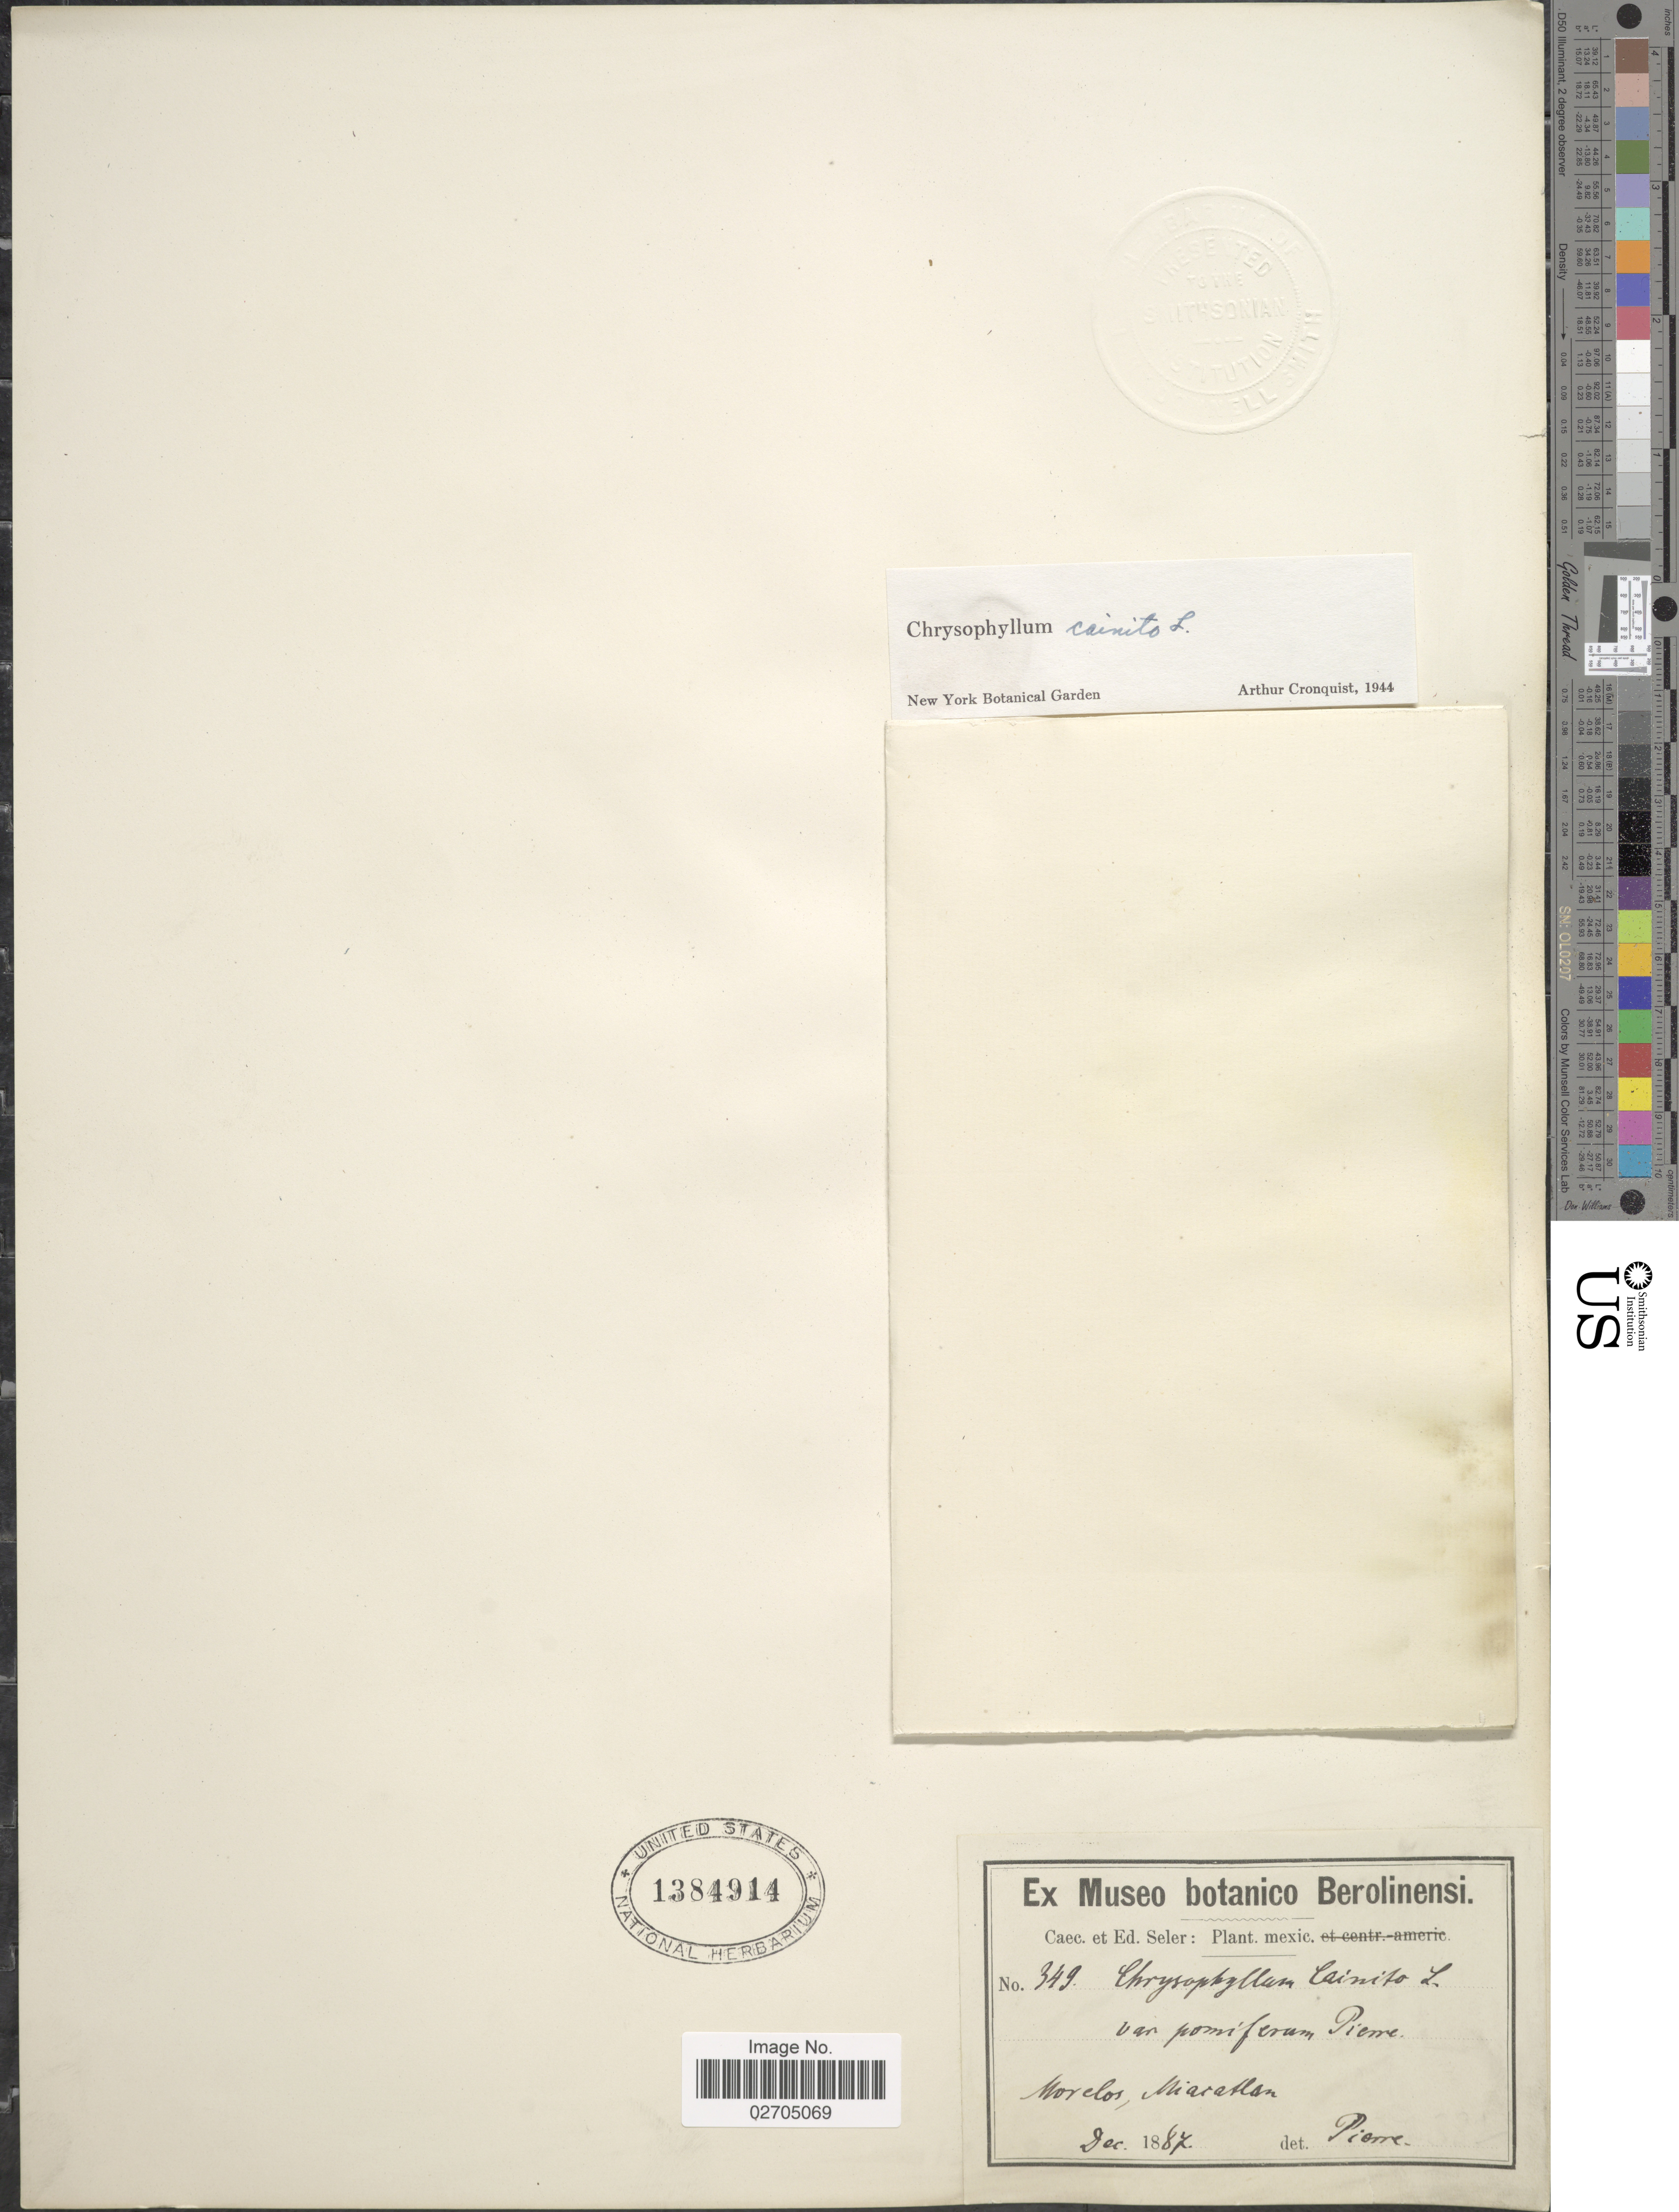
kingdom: Plantae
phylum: Tracheophyta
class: Magnoliopsida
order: Ericales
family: Sapotaceae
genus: Chrysophyllum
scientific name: Chrysophyllum cainito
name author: L.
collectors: ex Caec. et Ed Seler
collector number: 349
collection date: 1887-12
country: Mexico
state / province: Morelos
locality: Miacatlan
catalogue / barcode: US 1384914